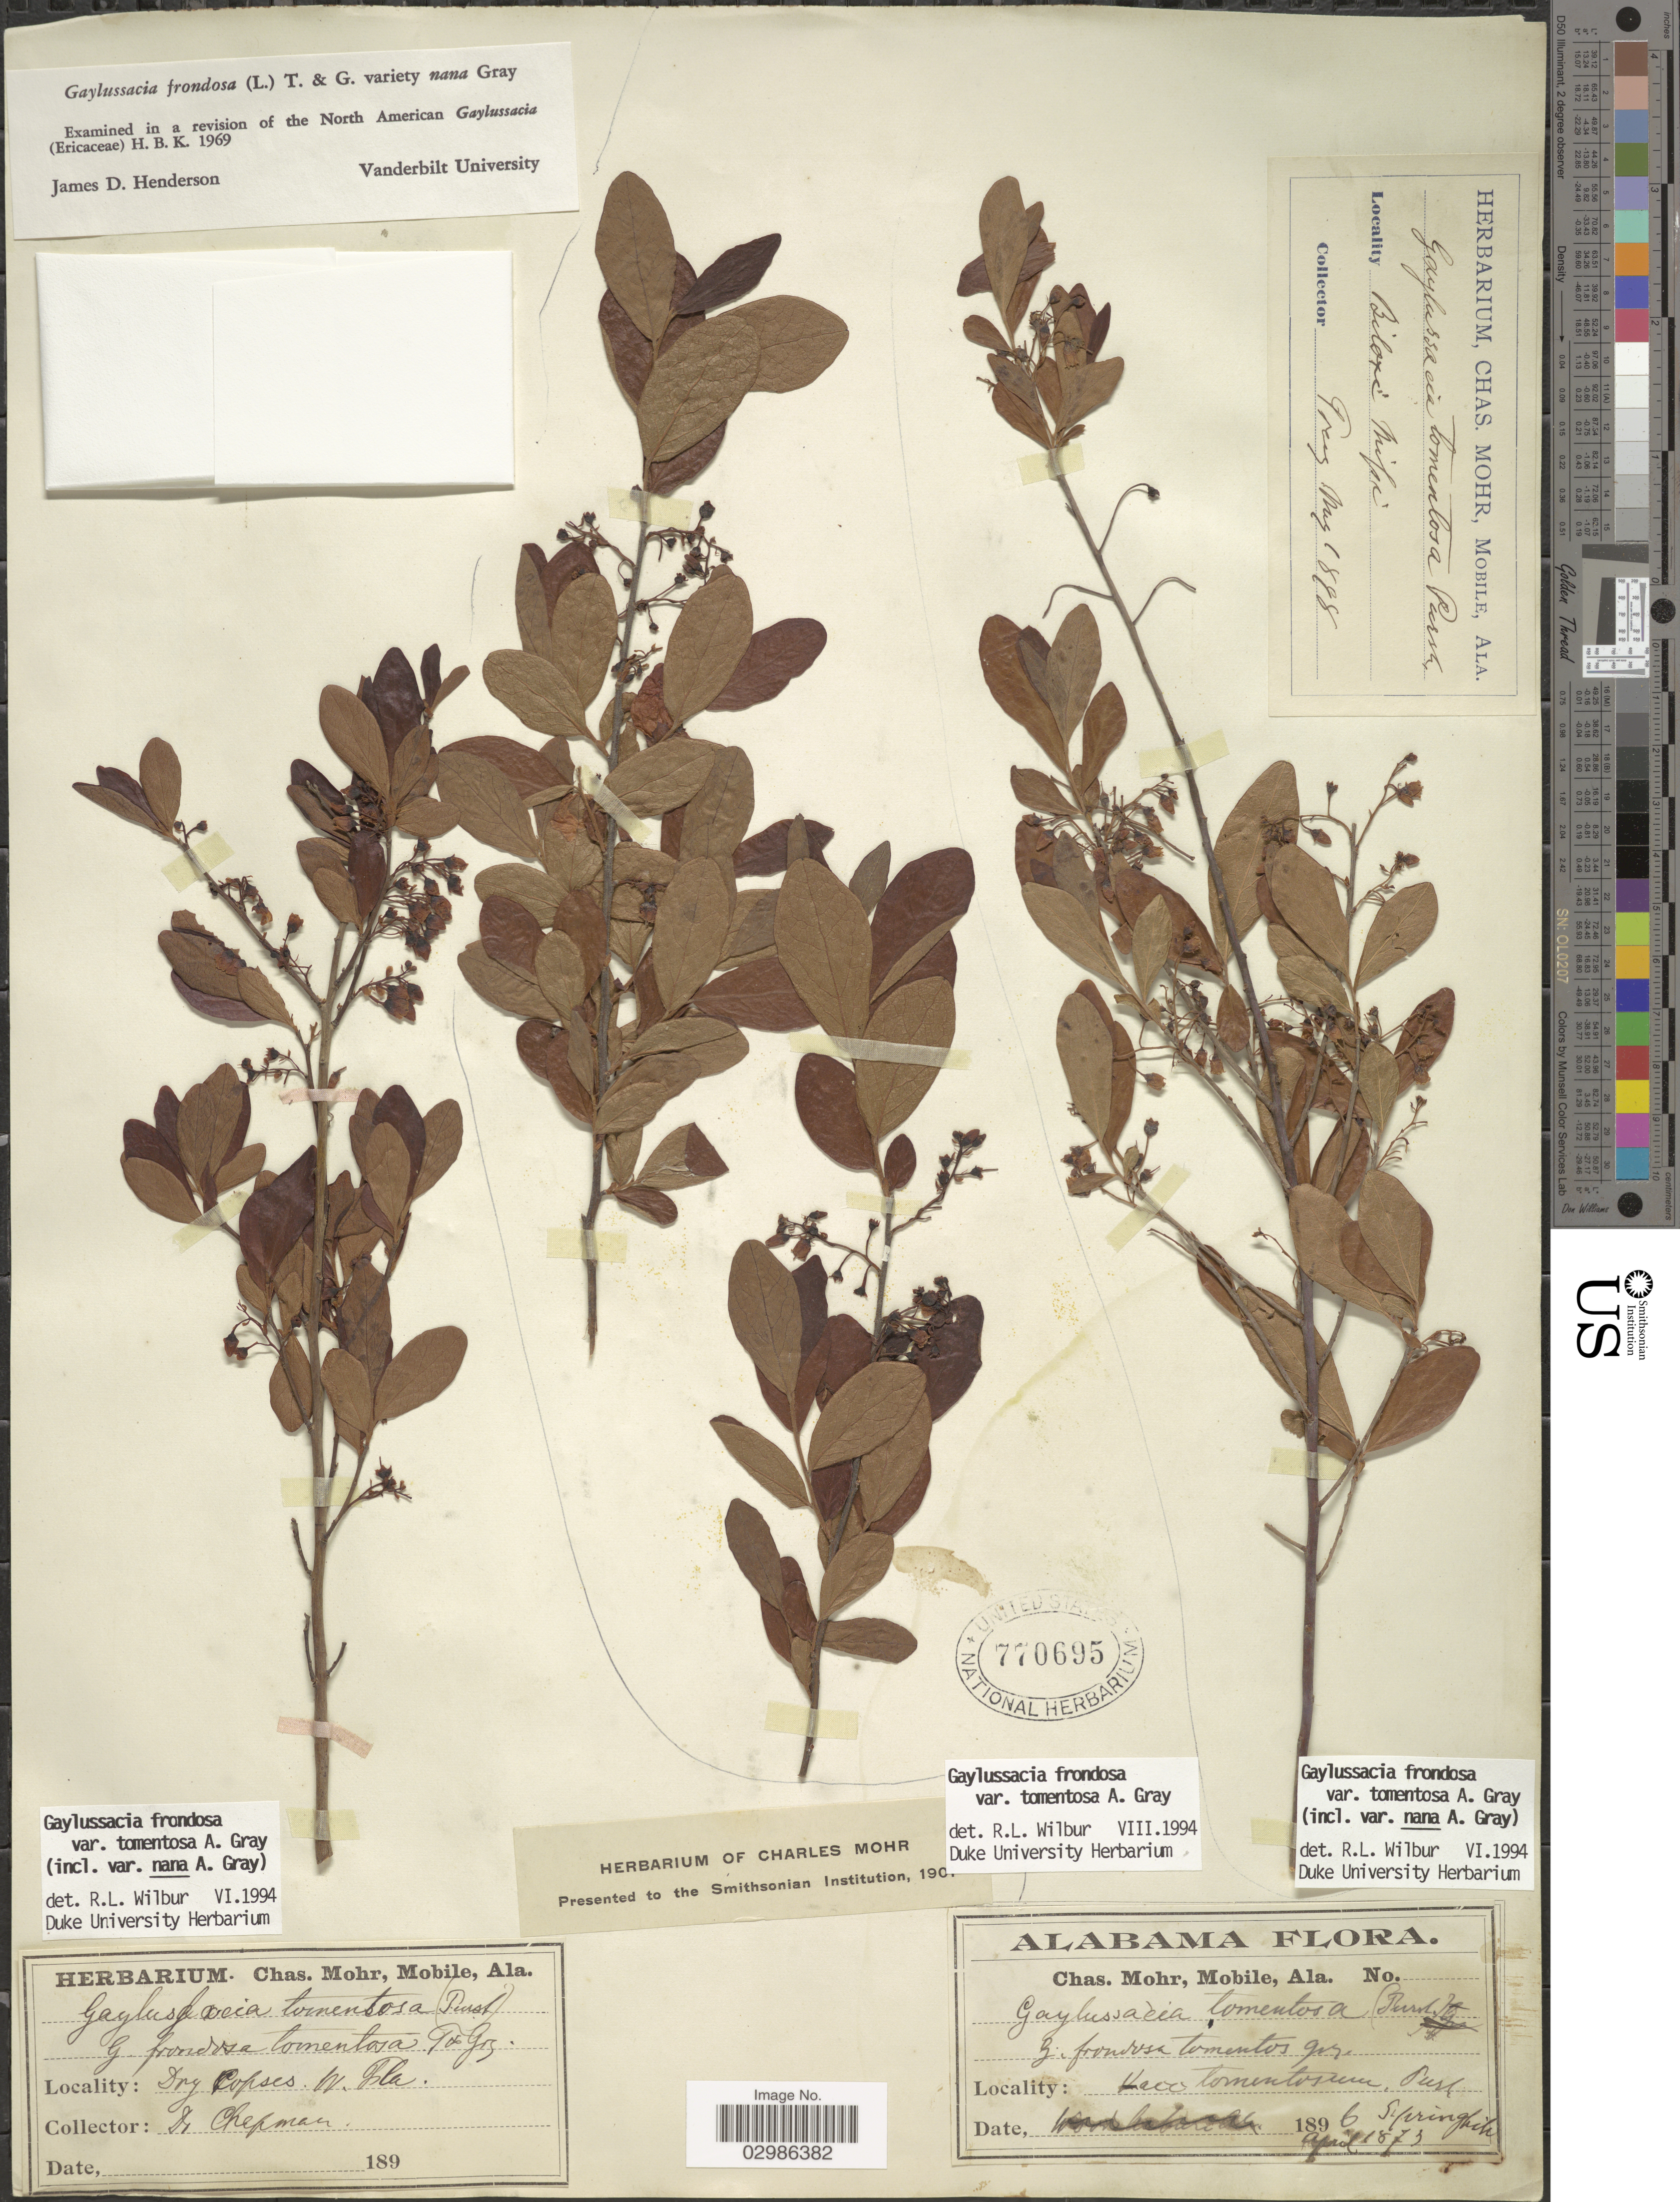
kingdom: Plantae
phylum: Tracheophyta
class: Magnoliopsida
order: Ericales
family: Ericaceae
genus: Gaylussacia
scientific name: Gaylussacia frondosa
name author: (L.) Torr. & A. Gray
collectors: A. Chapman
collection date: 1873-04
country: United States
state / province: Florida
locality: W. Fla, Springhill.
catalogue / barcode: US 770695